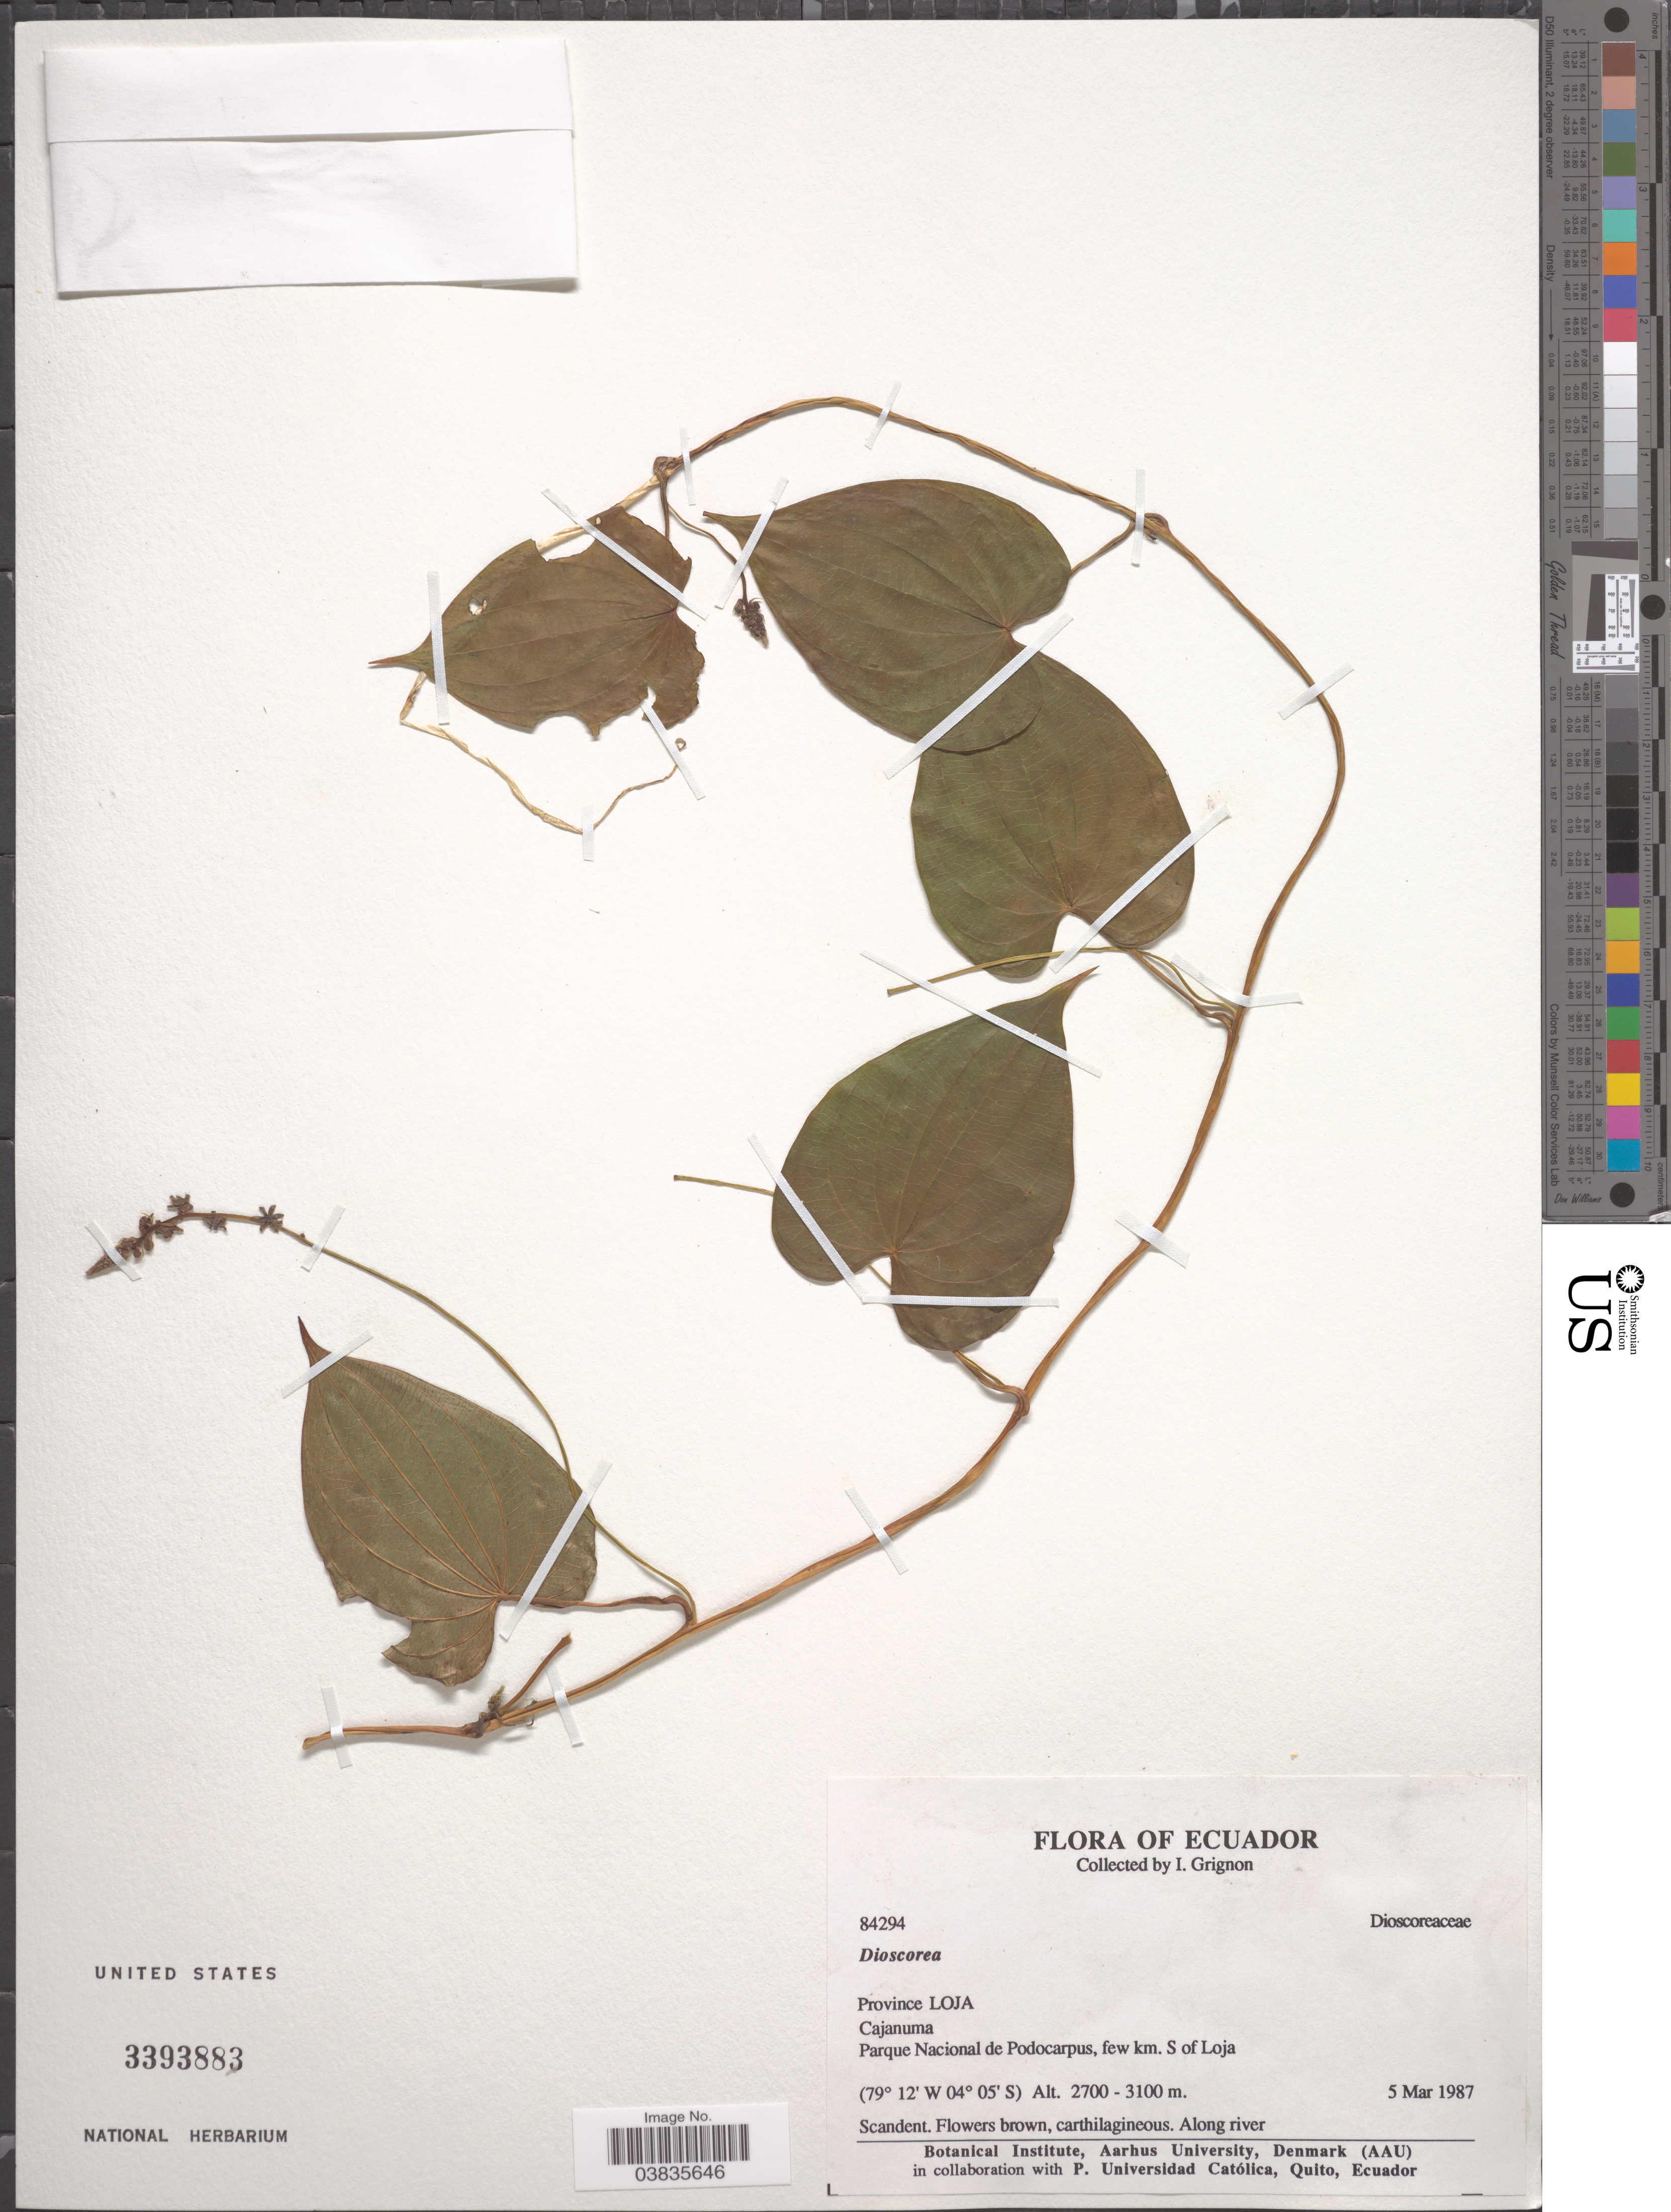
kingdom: Plantae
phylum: Tracheophyta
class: Liliopsida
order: Dioscoreales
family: Dioscoreaceae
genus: Dioscorea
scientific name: Dioscorea sp.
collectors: I. Grignon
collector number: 84294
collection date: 1987-03-05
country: Ecuador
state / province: Loja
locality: Cajanuma. Parque Nacional de Podocarpus, few km. S of Loja.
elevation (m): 2700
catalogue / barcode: US 3393883